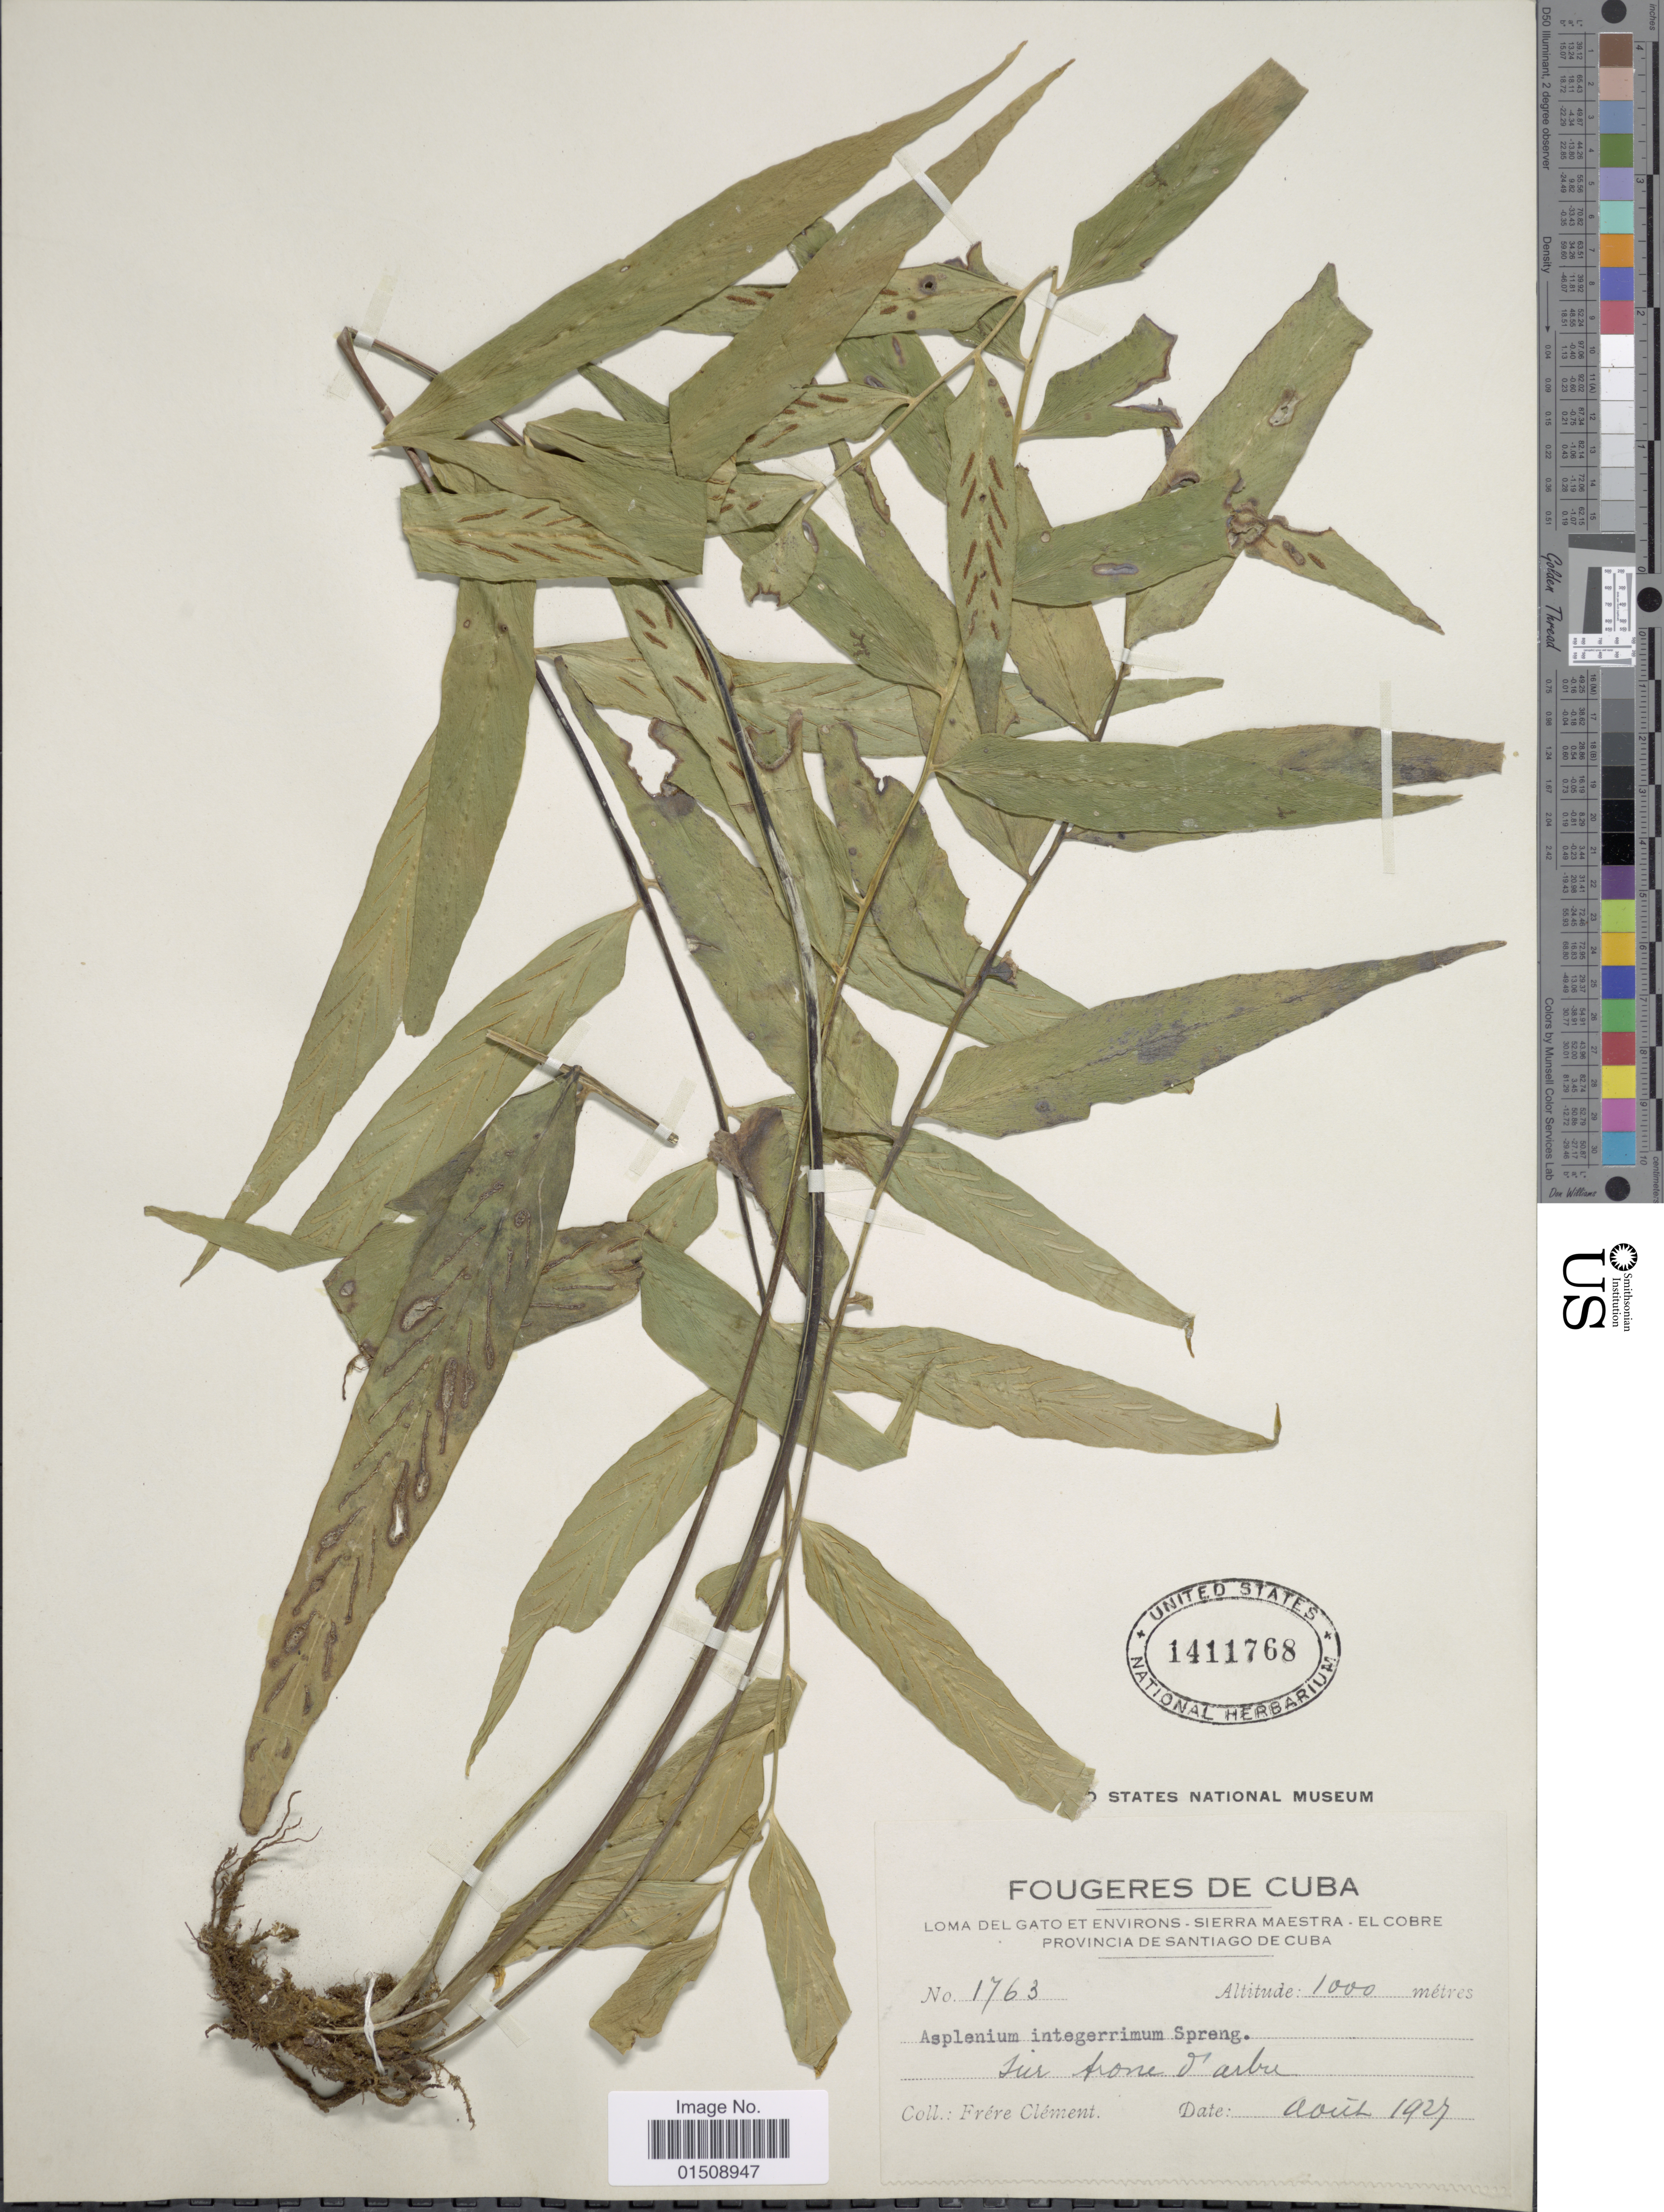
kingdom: Plantae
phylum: Tracheophyta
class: Polypodiopsida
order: Polypodiales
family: Aspleniaceae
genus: Asplenium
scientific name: Asplenium juglandifolium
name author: Lam.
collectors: B. Clement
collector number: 1763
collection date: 1927-08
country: Cuba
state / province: Santiago de Cuba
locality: Loma del Gato et Environs, Sierra Maestra, El Cobre, Provincia de Santiago de Cuba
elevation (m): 1000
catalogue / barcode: US 1411768